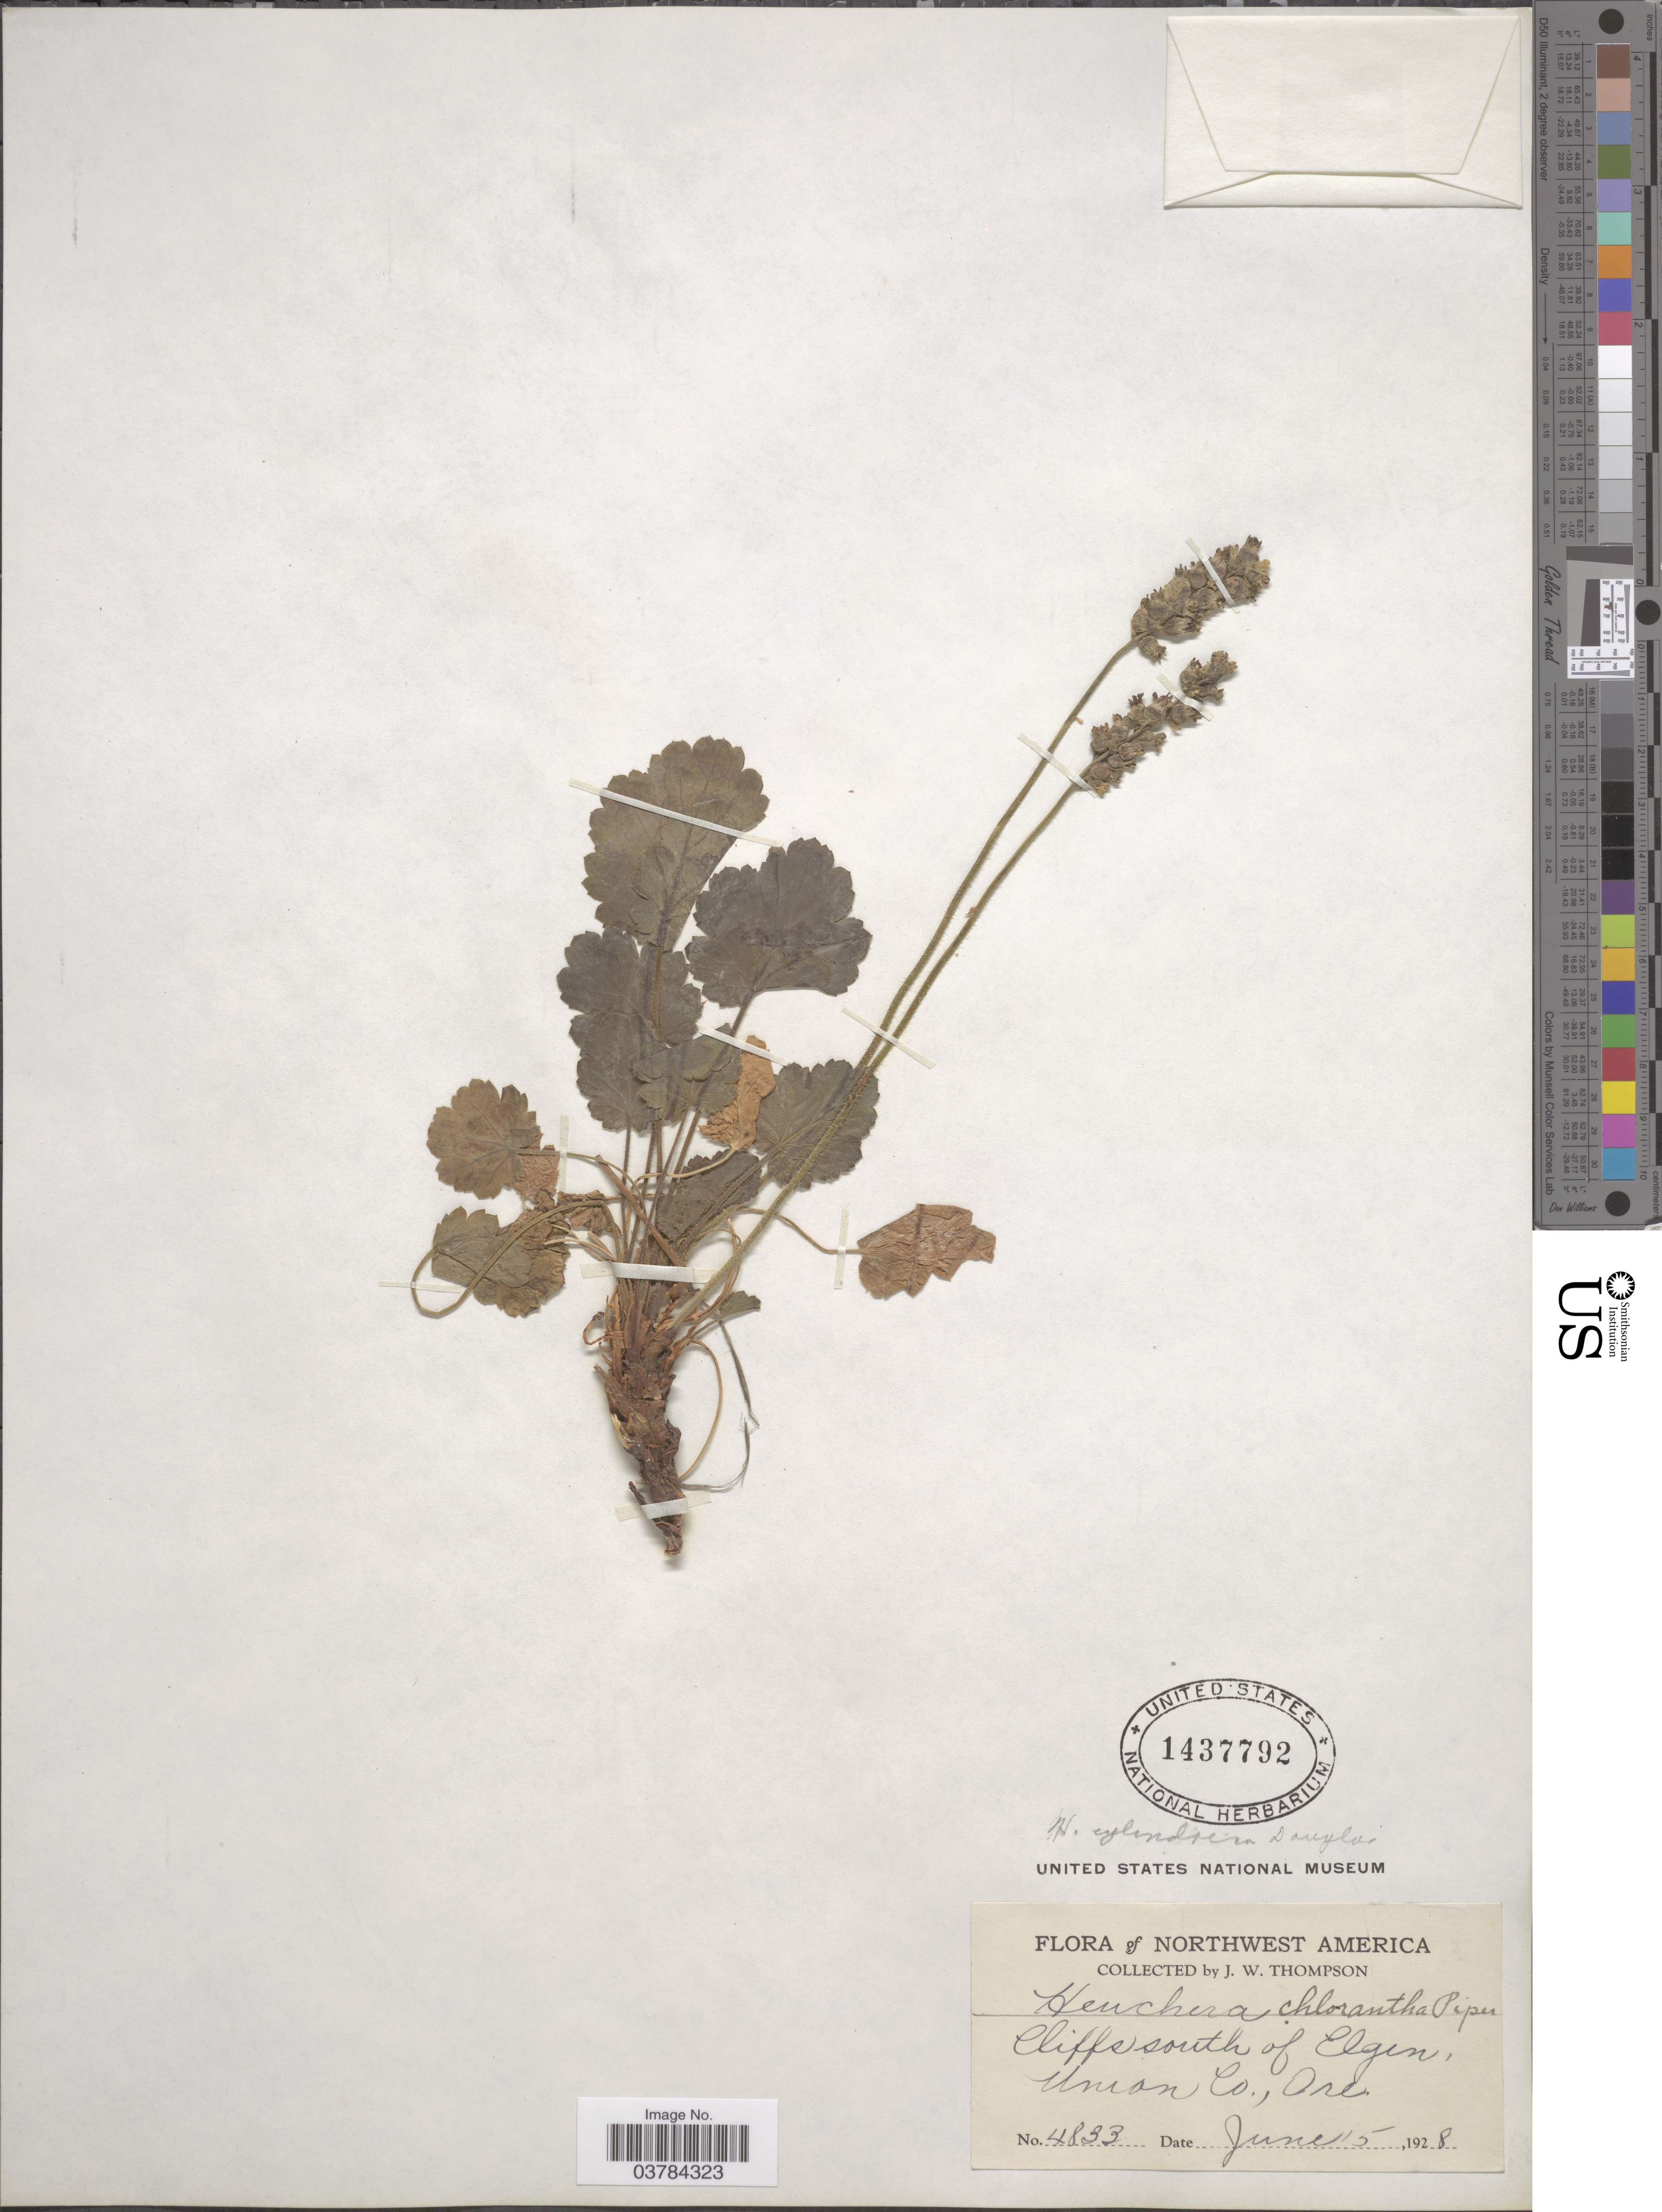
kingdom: Plantae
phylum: Tracheophyta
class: Magnoliopsida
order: Saxifragales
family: Saxifragaceae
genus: Heuchera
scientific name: Heuchera chlorantha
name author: Piper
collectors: J. Thompson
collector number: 4833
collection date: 1928-06-15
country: United States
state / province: Oregon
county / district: Union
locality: Northwest America. Cliffs south of Elgin, Union co.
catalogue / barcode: US 1437792